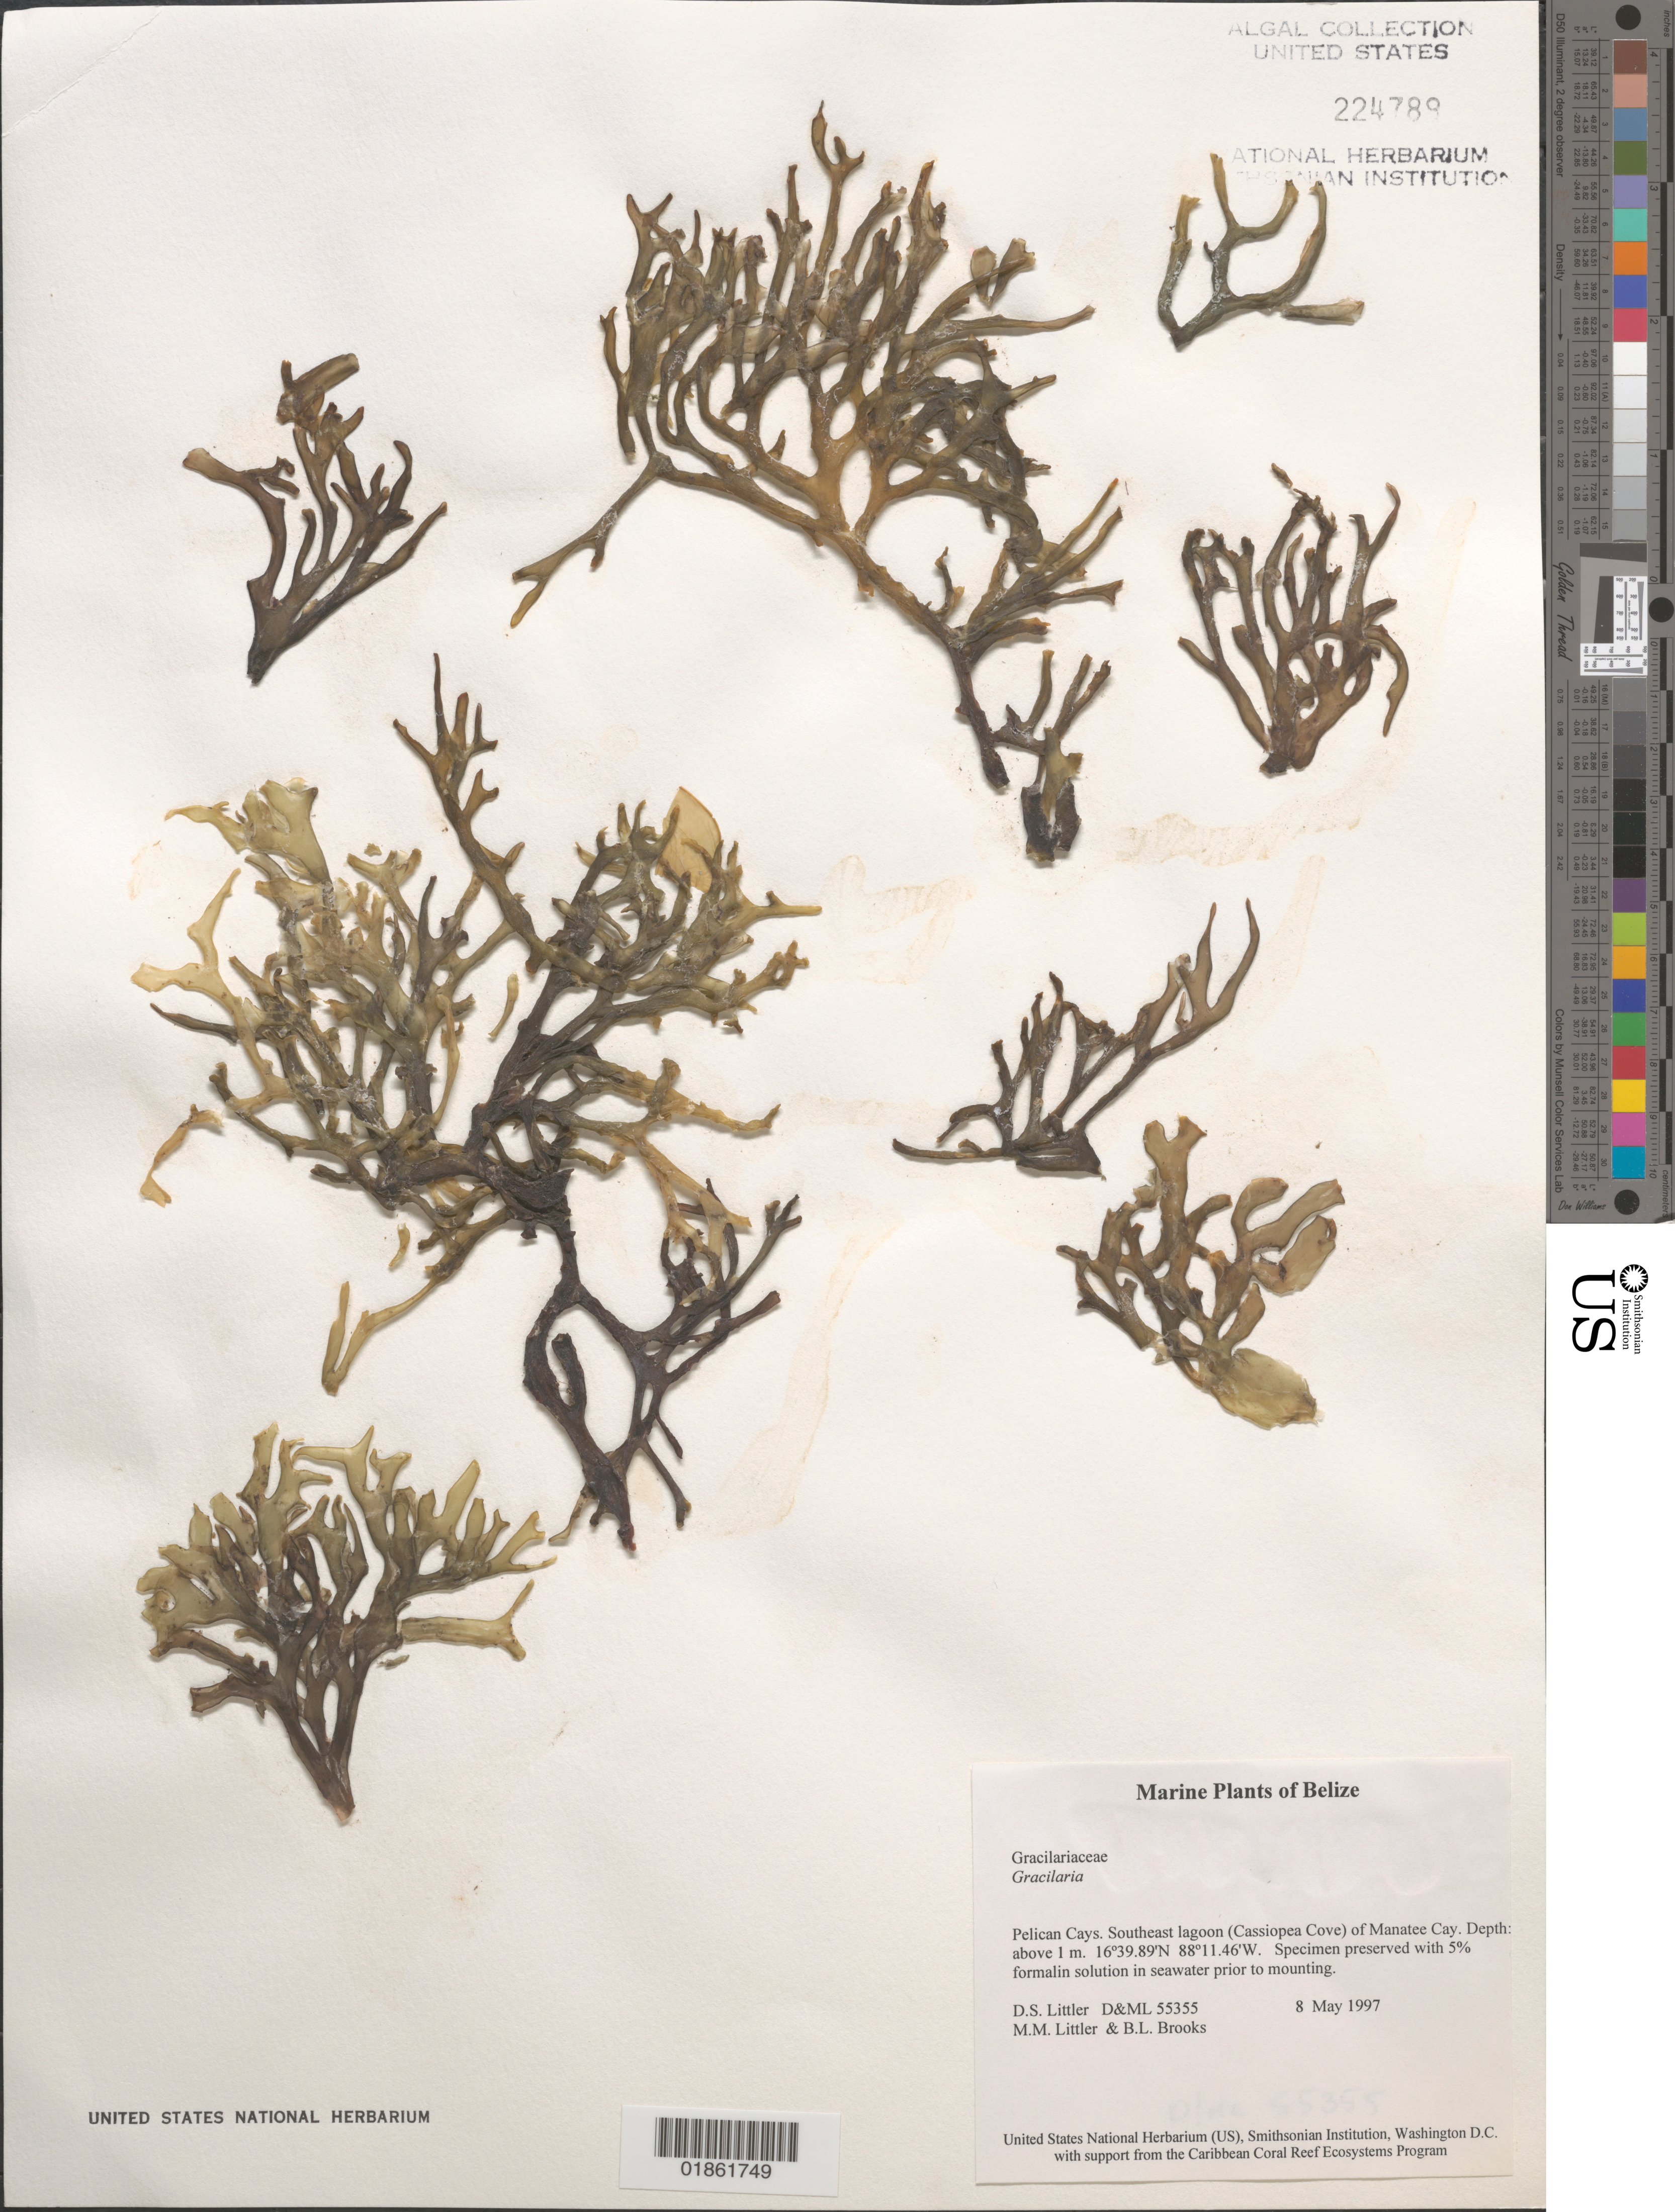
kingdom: Plantae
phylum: Rhodophyta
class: Florideophyceae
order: Gracilariales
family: Gracilariaceae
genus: Gracilaria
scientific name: Gracilaria sp.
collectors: D. S. Littler & M. M. Littler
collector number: D&ML 55355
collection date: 1997-05-08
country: Belize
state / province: Stann Creek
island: Manatee Cay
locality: Pelican Cays. Manatee Cay. SE lagooon. Cassiopea Cove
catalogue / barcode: US 224789